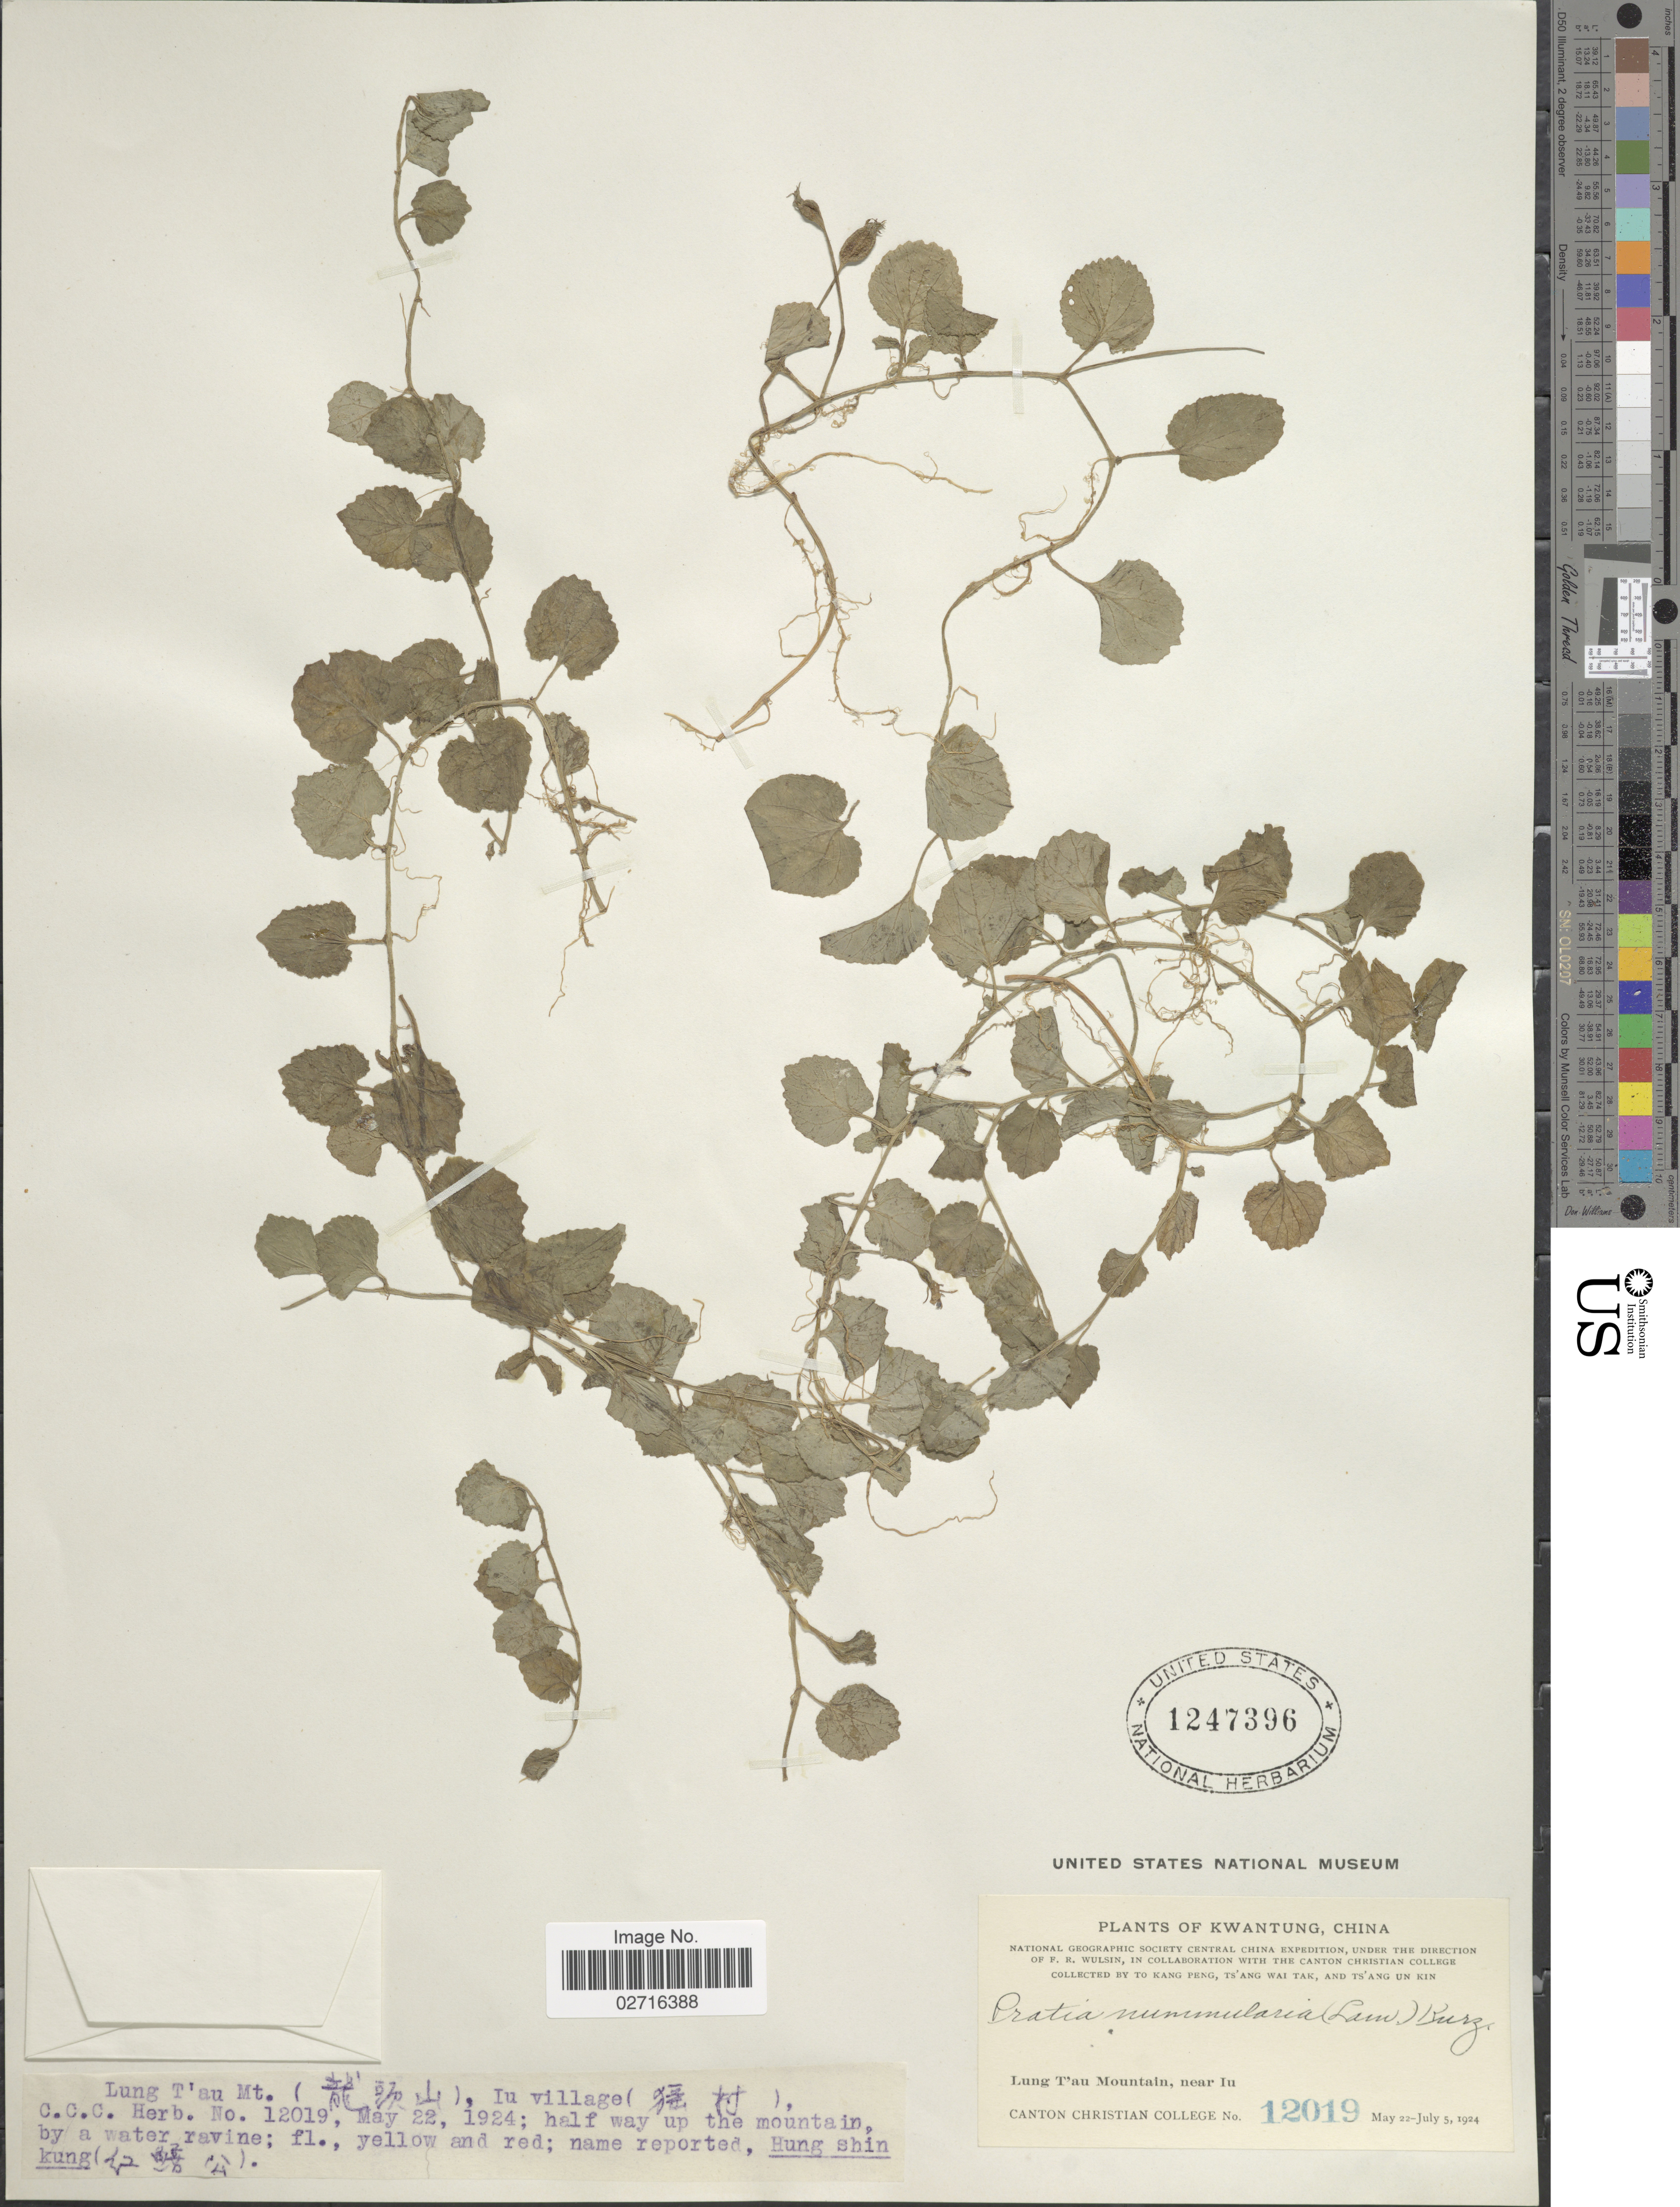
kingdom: Plantae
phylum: Tracheophyta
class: Magnoliopsida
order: Asterales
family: Campanulaceae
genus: Pratia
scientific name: Pratia nummularia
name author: (Lam.) A. Braun & Asch.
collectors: Canton Christian College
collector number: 12019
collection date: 1924-05-22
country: China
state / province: Guangdong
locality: Kwangtung, Lung T'au Mountain, near Iu, Lung T'au Mt, Iu village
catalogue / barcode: US 1247396